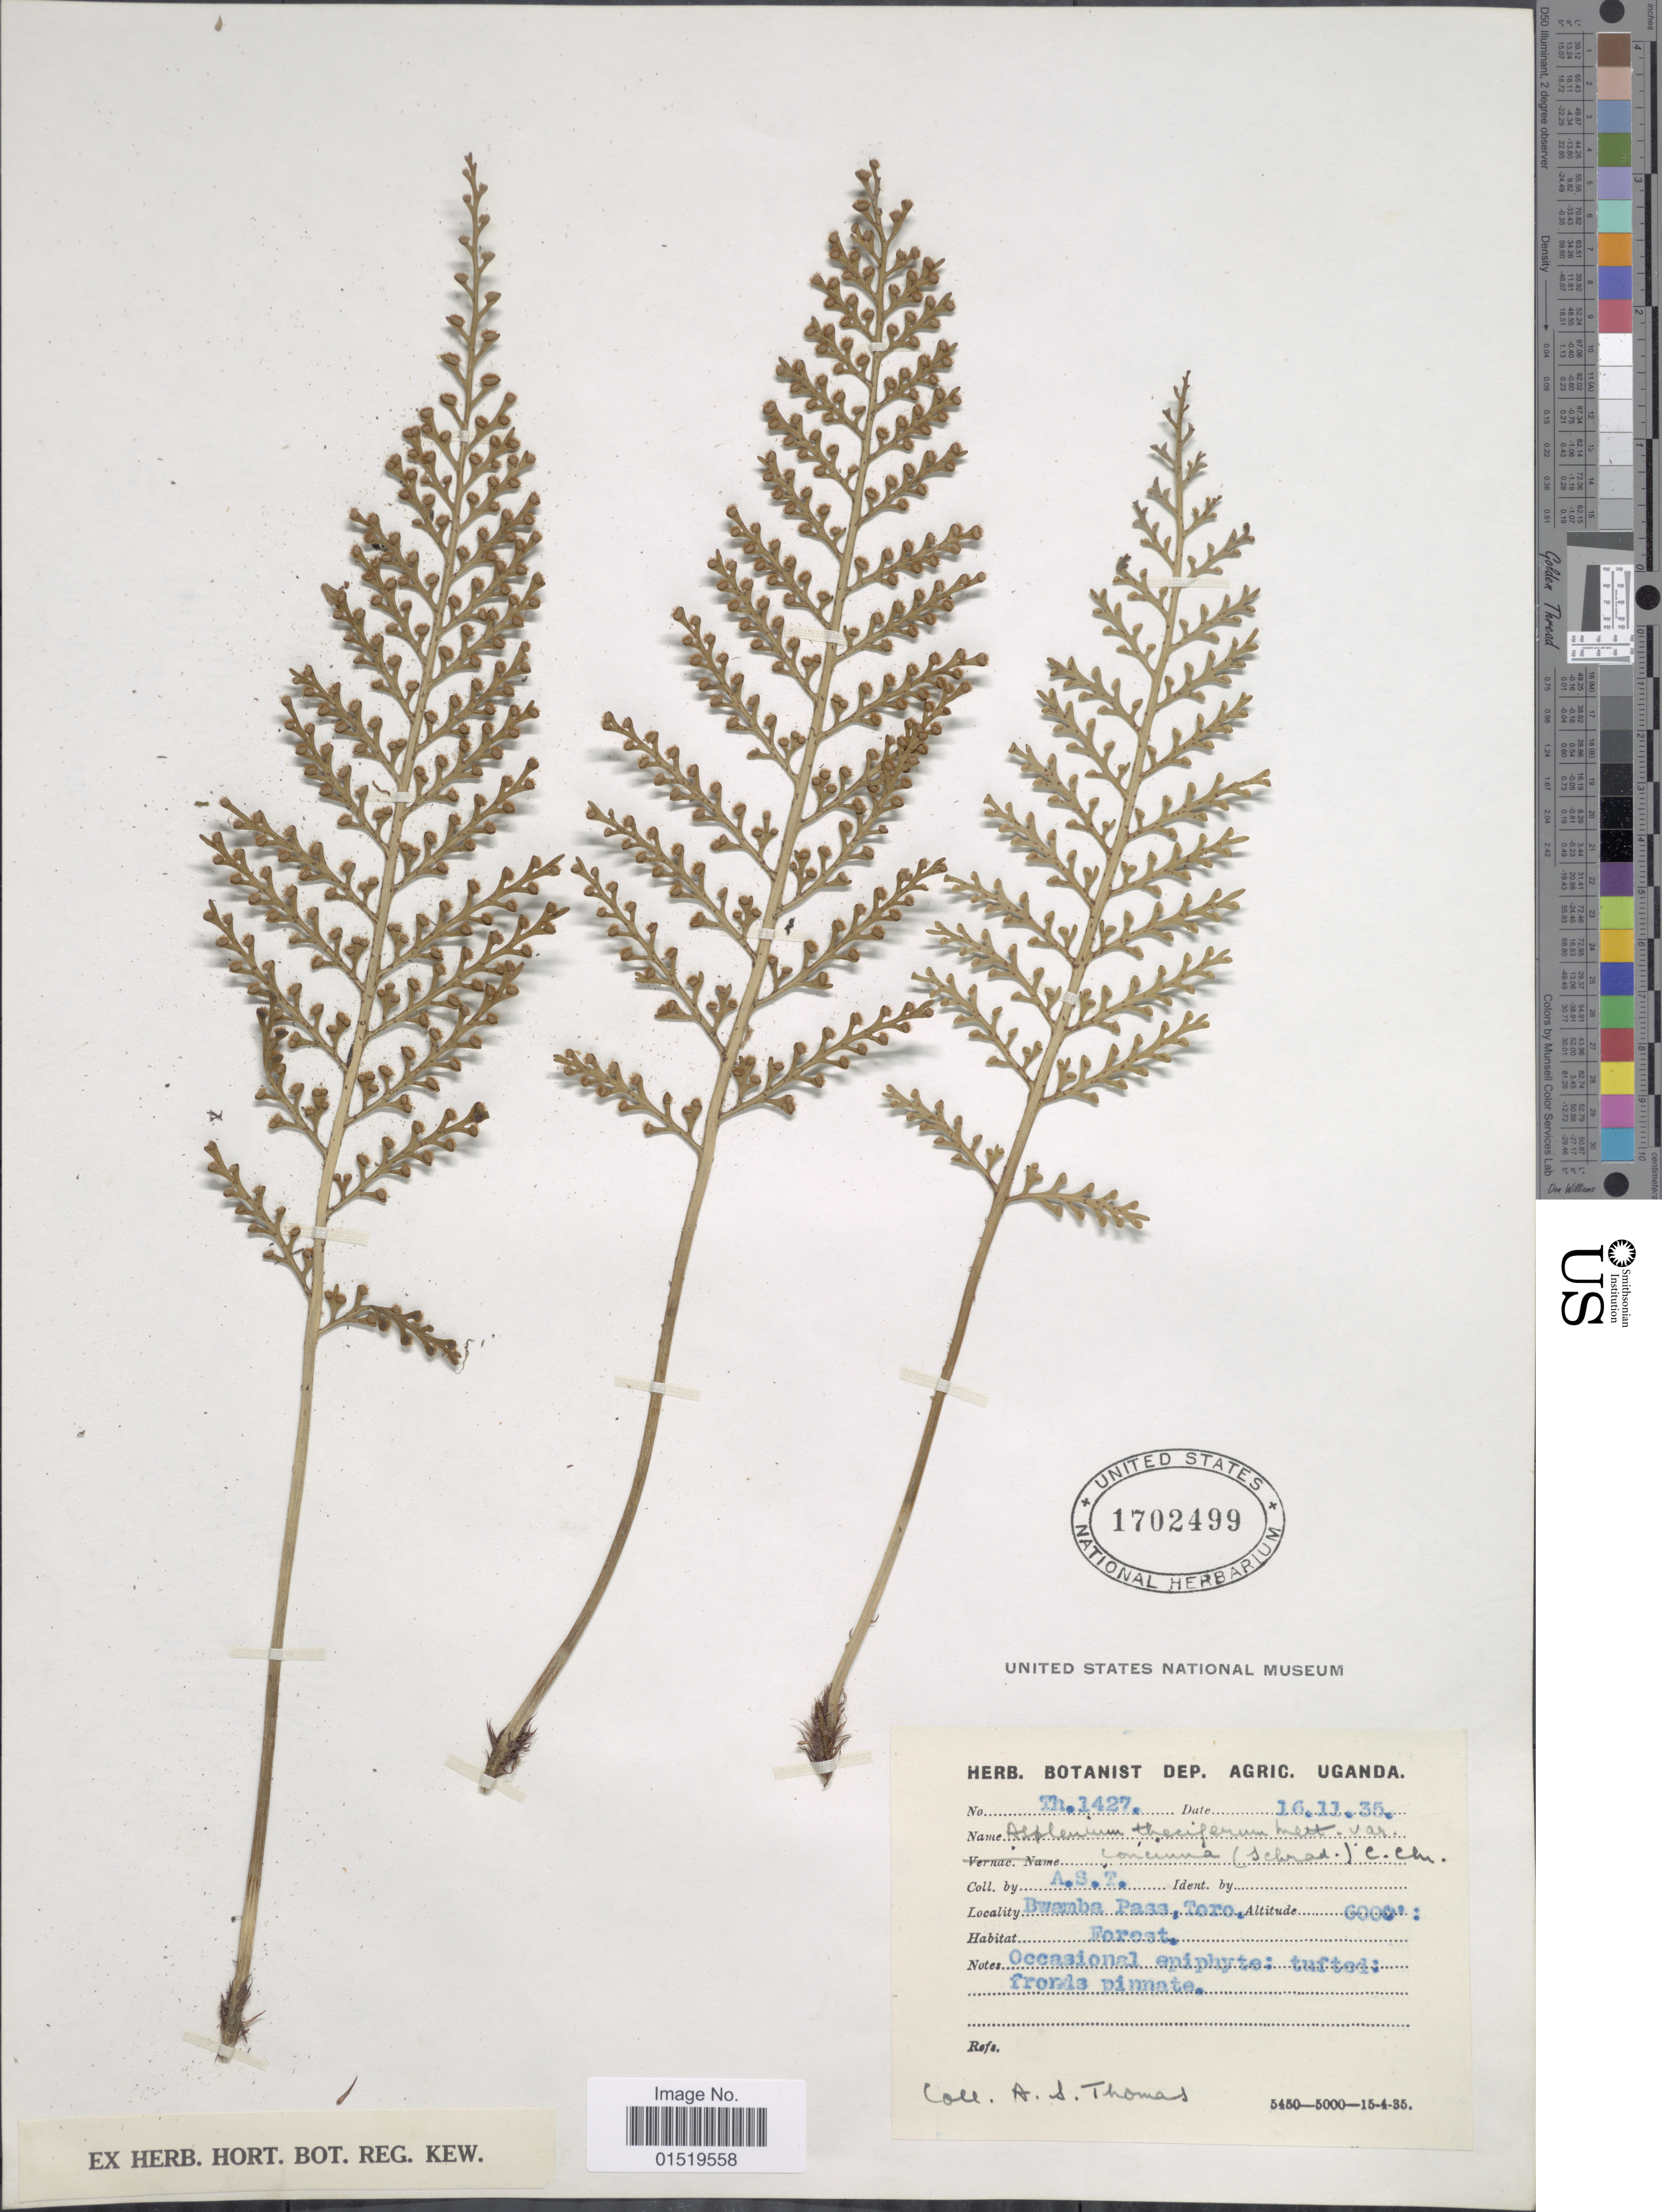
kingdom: Plantae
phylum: Tracheophyta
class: Polypodiopsida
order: Polypodiales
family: Aspleniaceae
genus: Asplenium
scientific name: Asplenium theciferum var. concinnum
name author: (Schrad.) Schelpe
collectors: A. Thomas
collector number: Th 1427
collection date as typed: Transcribed d/m/y: 16/11/35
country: Uganda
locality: Bwamba Pass, Toro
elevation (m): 1829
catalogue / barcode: US 1702499